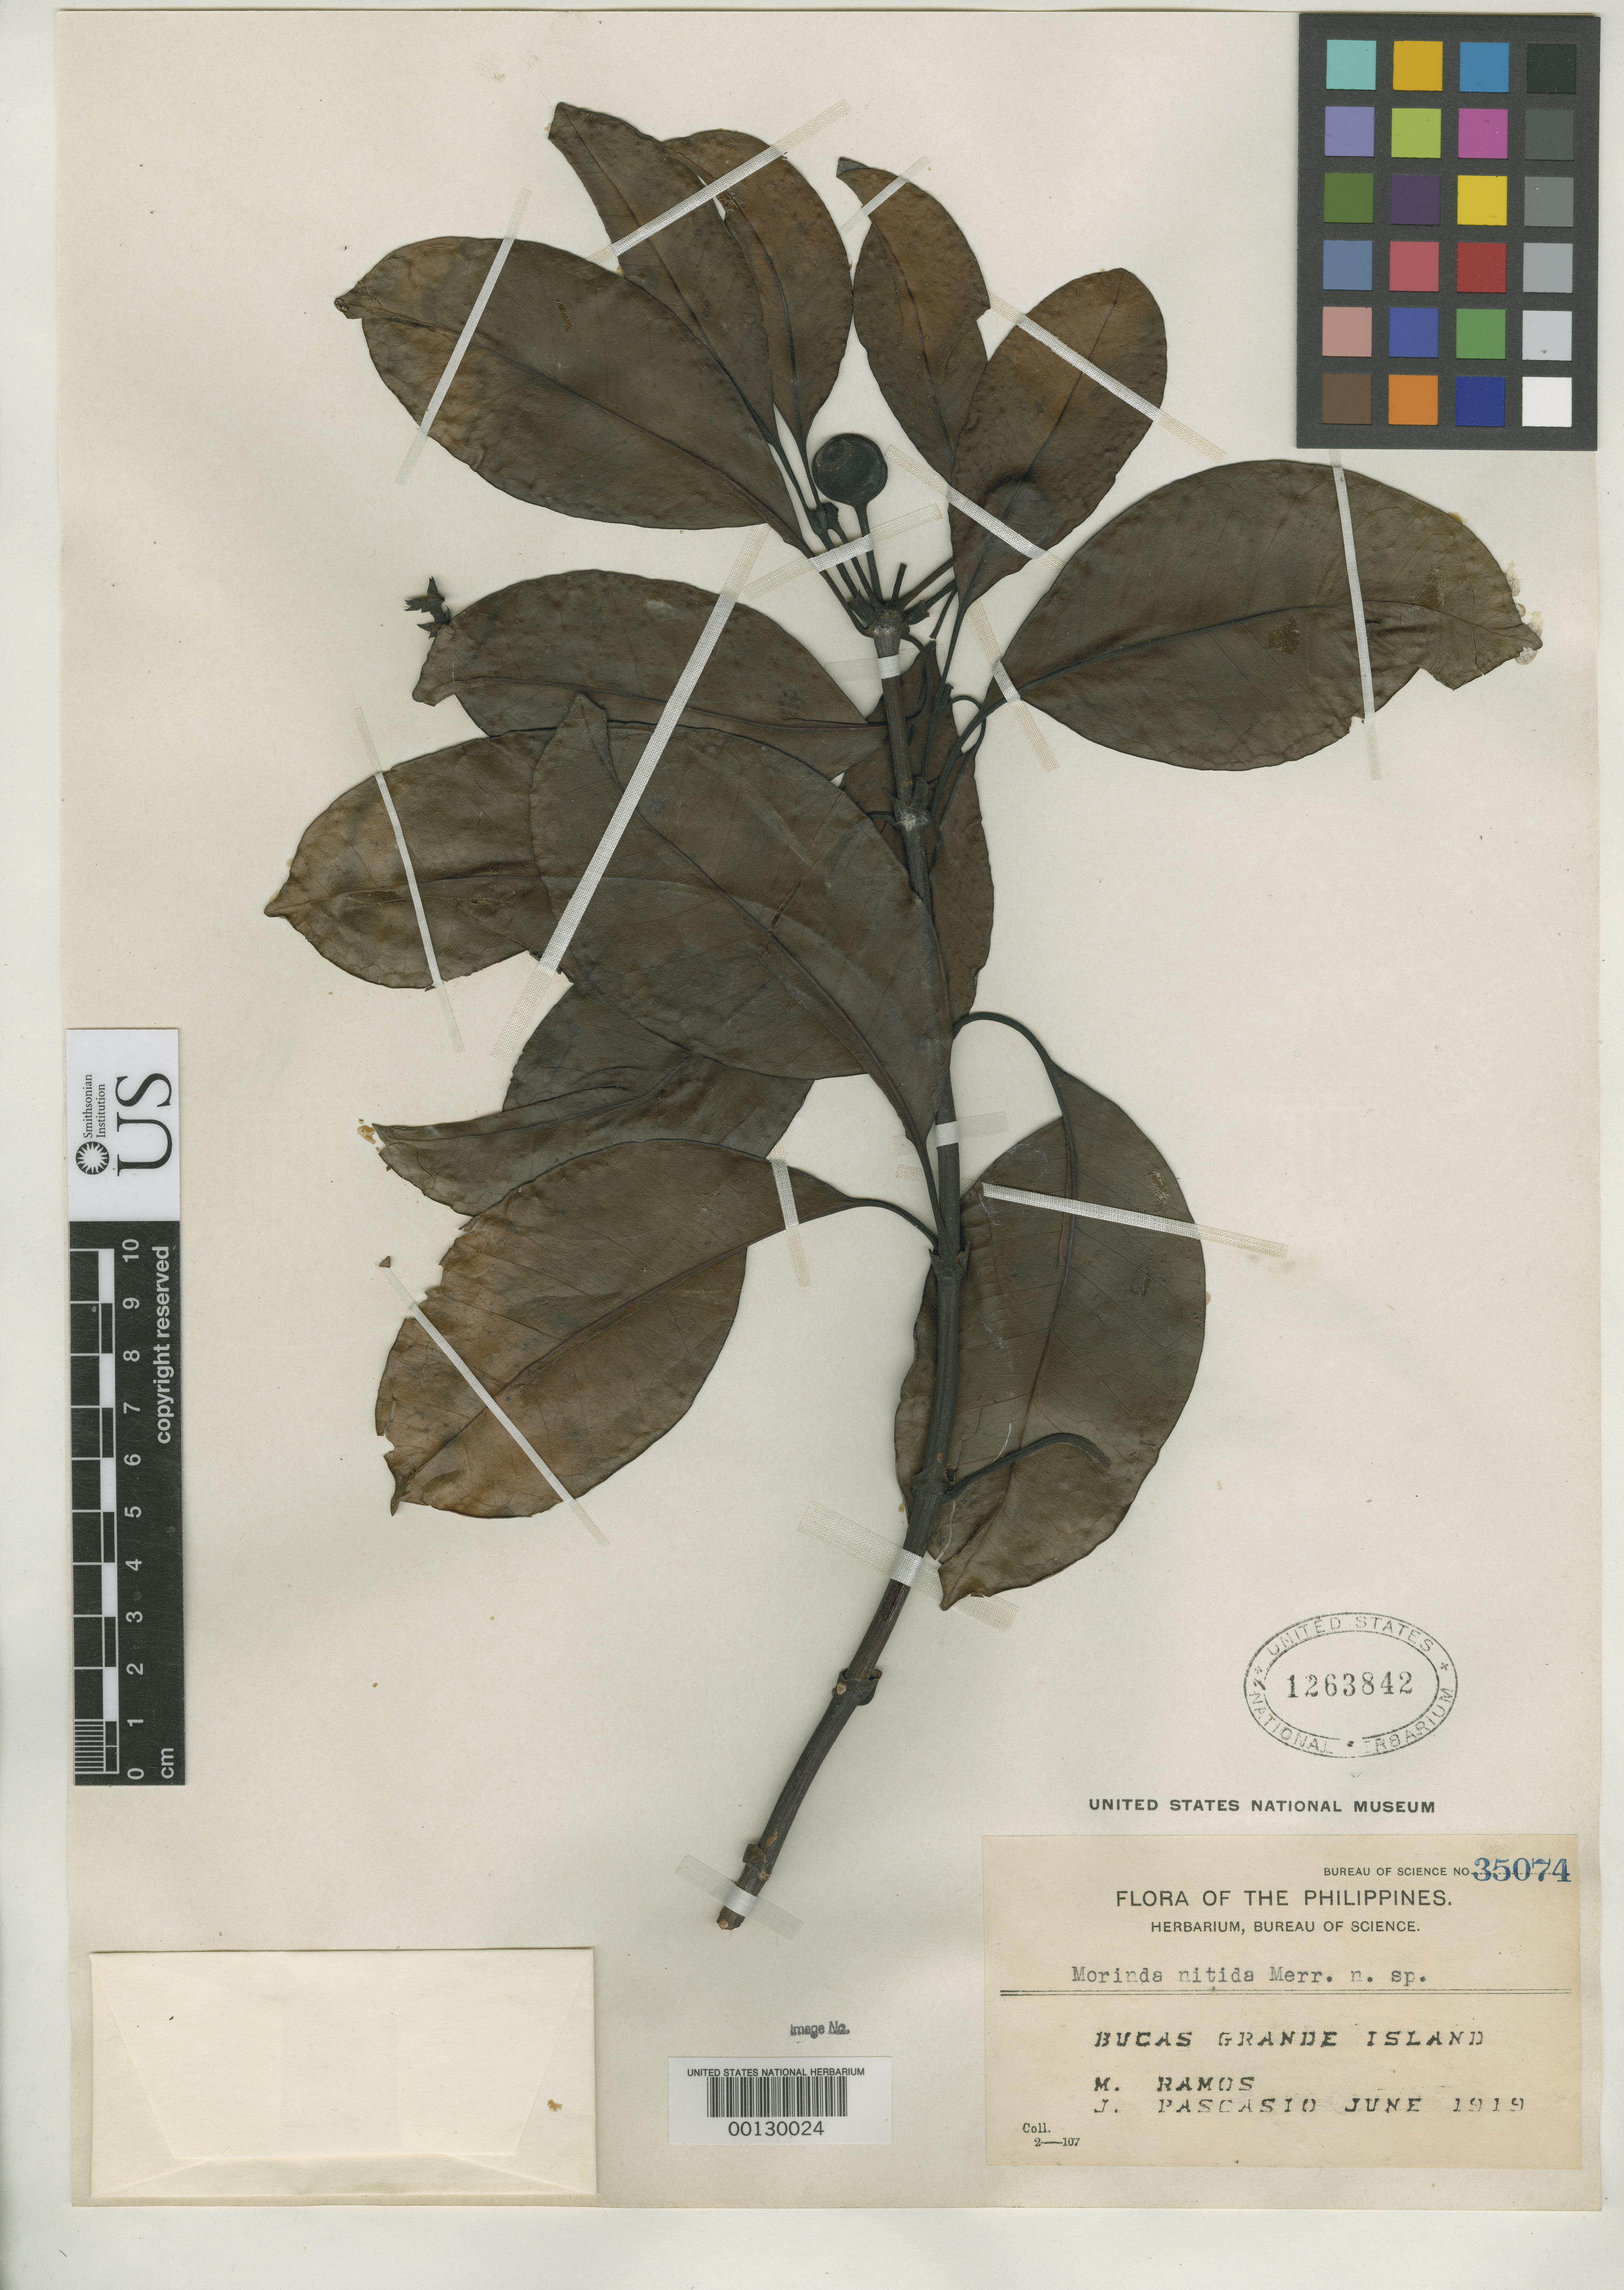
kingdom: Plantae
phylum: Tracheophyta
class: Magnoliopsida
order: Gentianales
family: Rubiaceae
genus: Morinda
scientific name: Morinda nitida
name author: Merr.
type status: Isotype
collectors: M. Ramos & J. Pascasio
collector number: Bur. Sci. 35074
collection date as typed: Jun 1919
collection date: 1919-06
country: Philippines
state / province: Caraga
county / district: Surigao del Norte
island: Bucas Grande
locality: Bucas Grande Island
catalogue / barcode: US 1263842